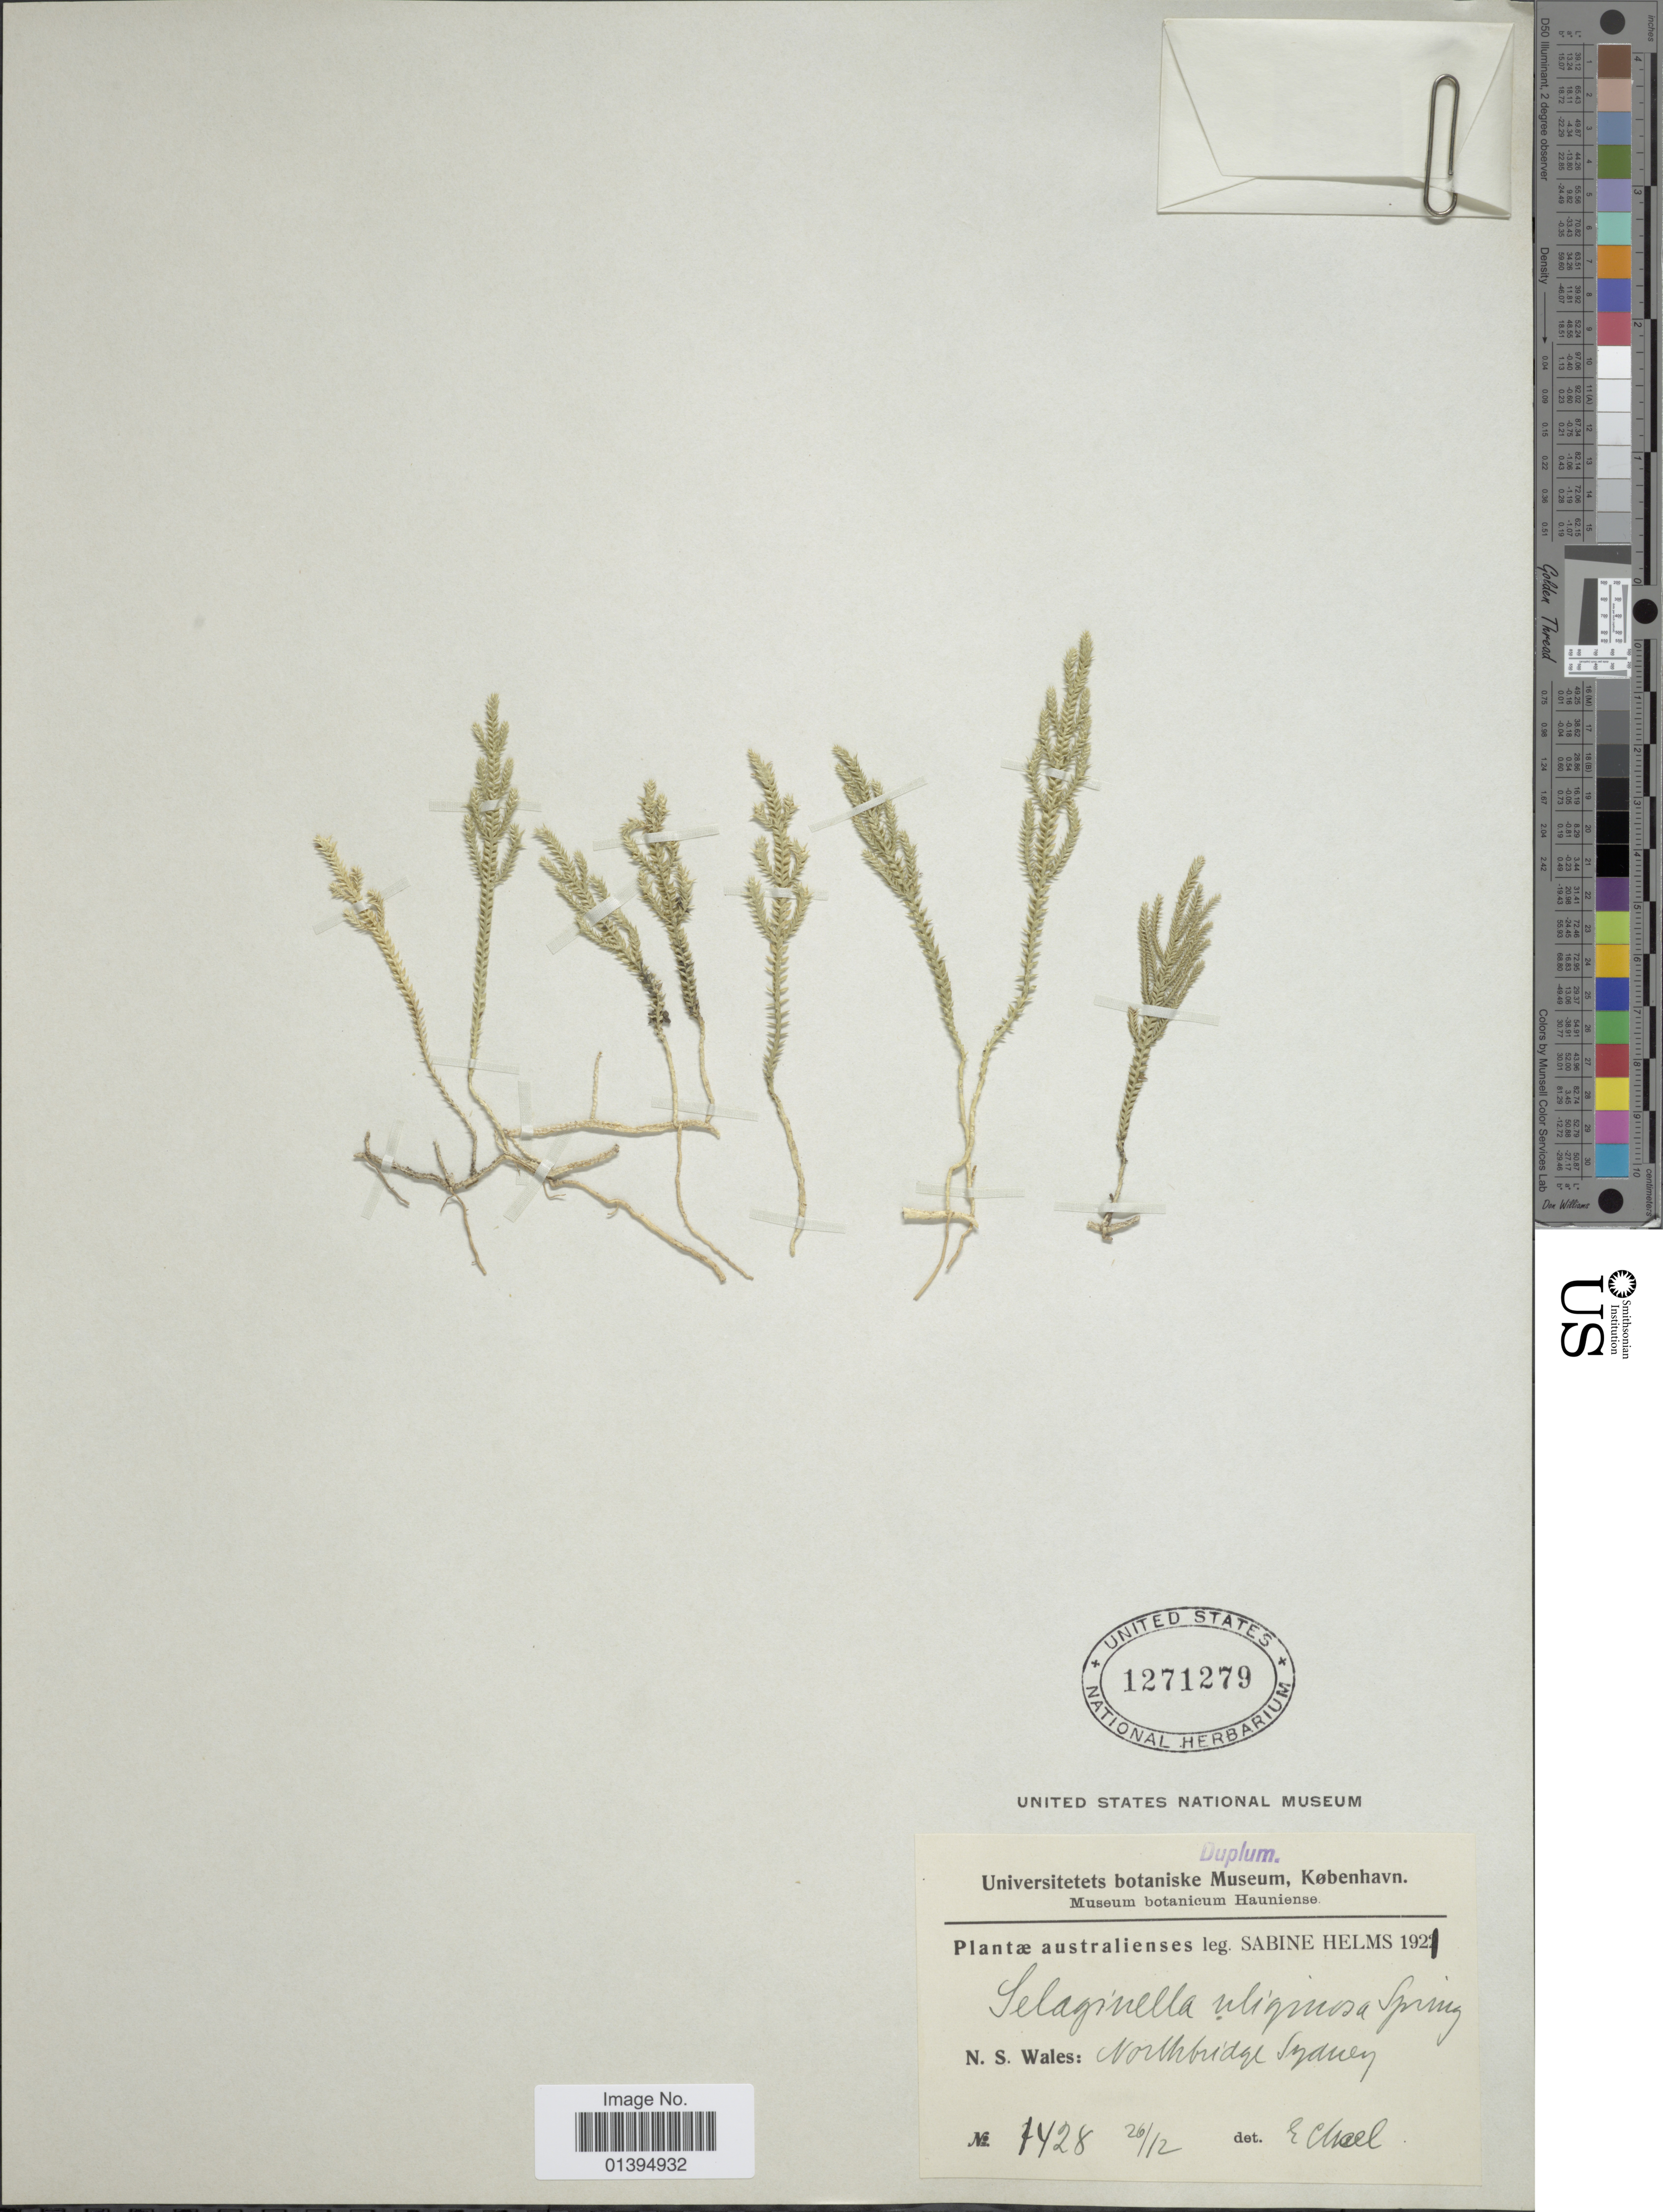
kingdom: Plantae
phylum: Tracheophyta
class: Lycopodiopsida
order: Selaginellales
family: Selaginellaceae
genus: Selaginella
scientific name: Selaginella uliginosa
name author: Spring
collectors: S. Helms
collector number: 1428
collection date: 1921-12-26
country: Australia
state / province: New South Wales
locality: Nrothbridge Sydney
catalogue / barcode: US 1271279